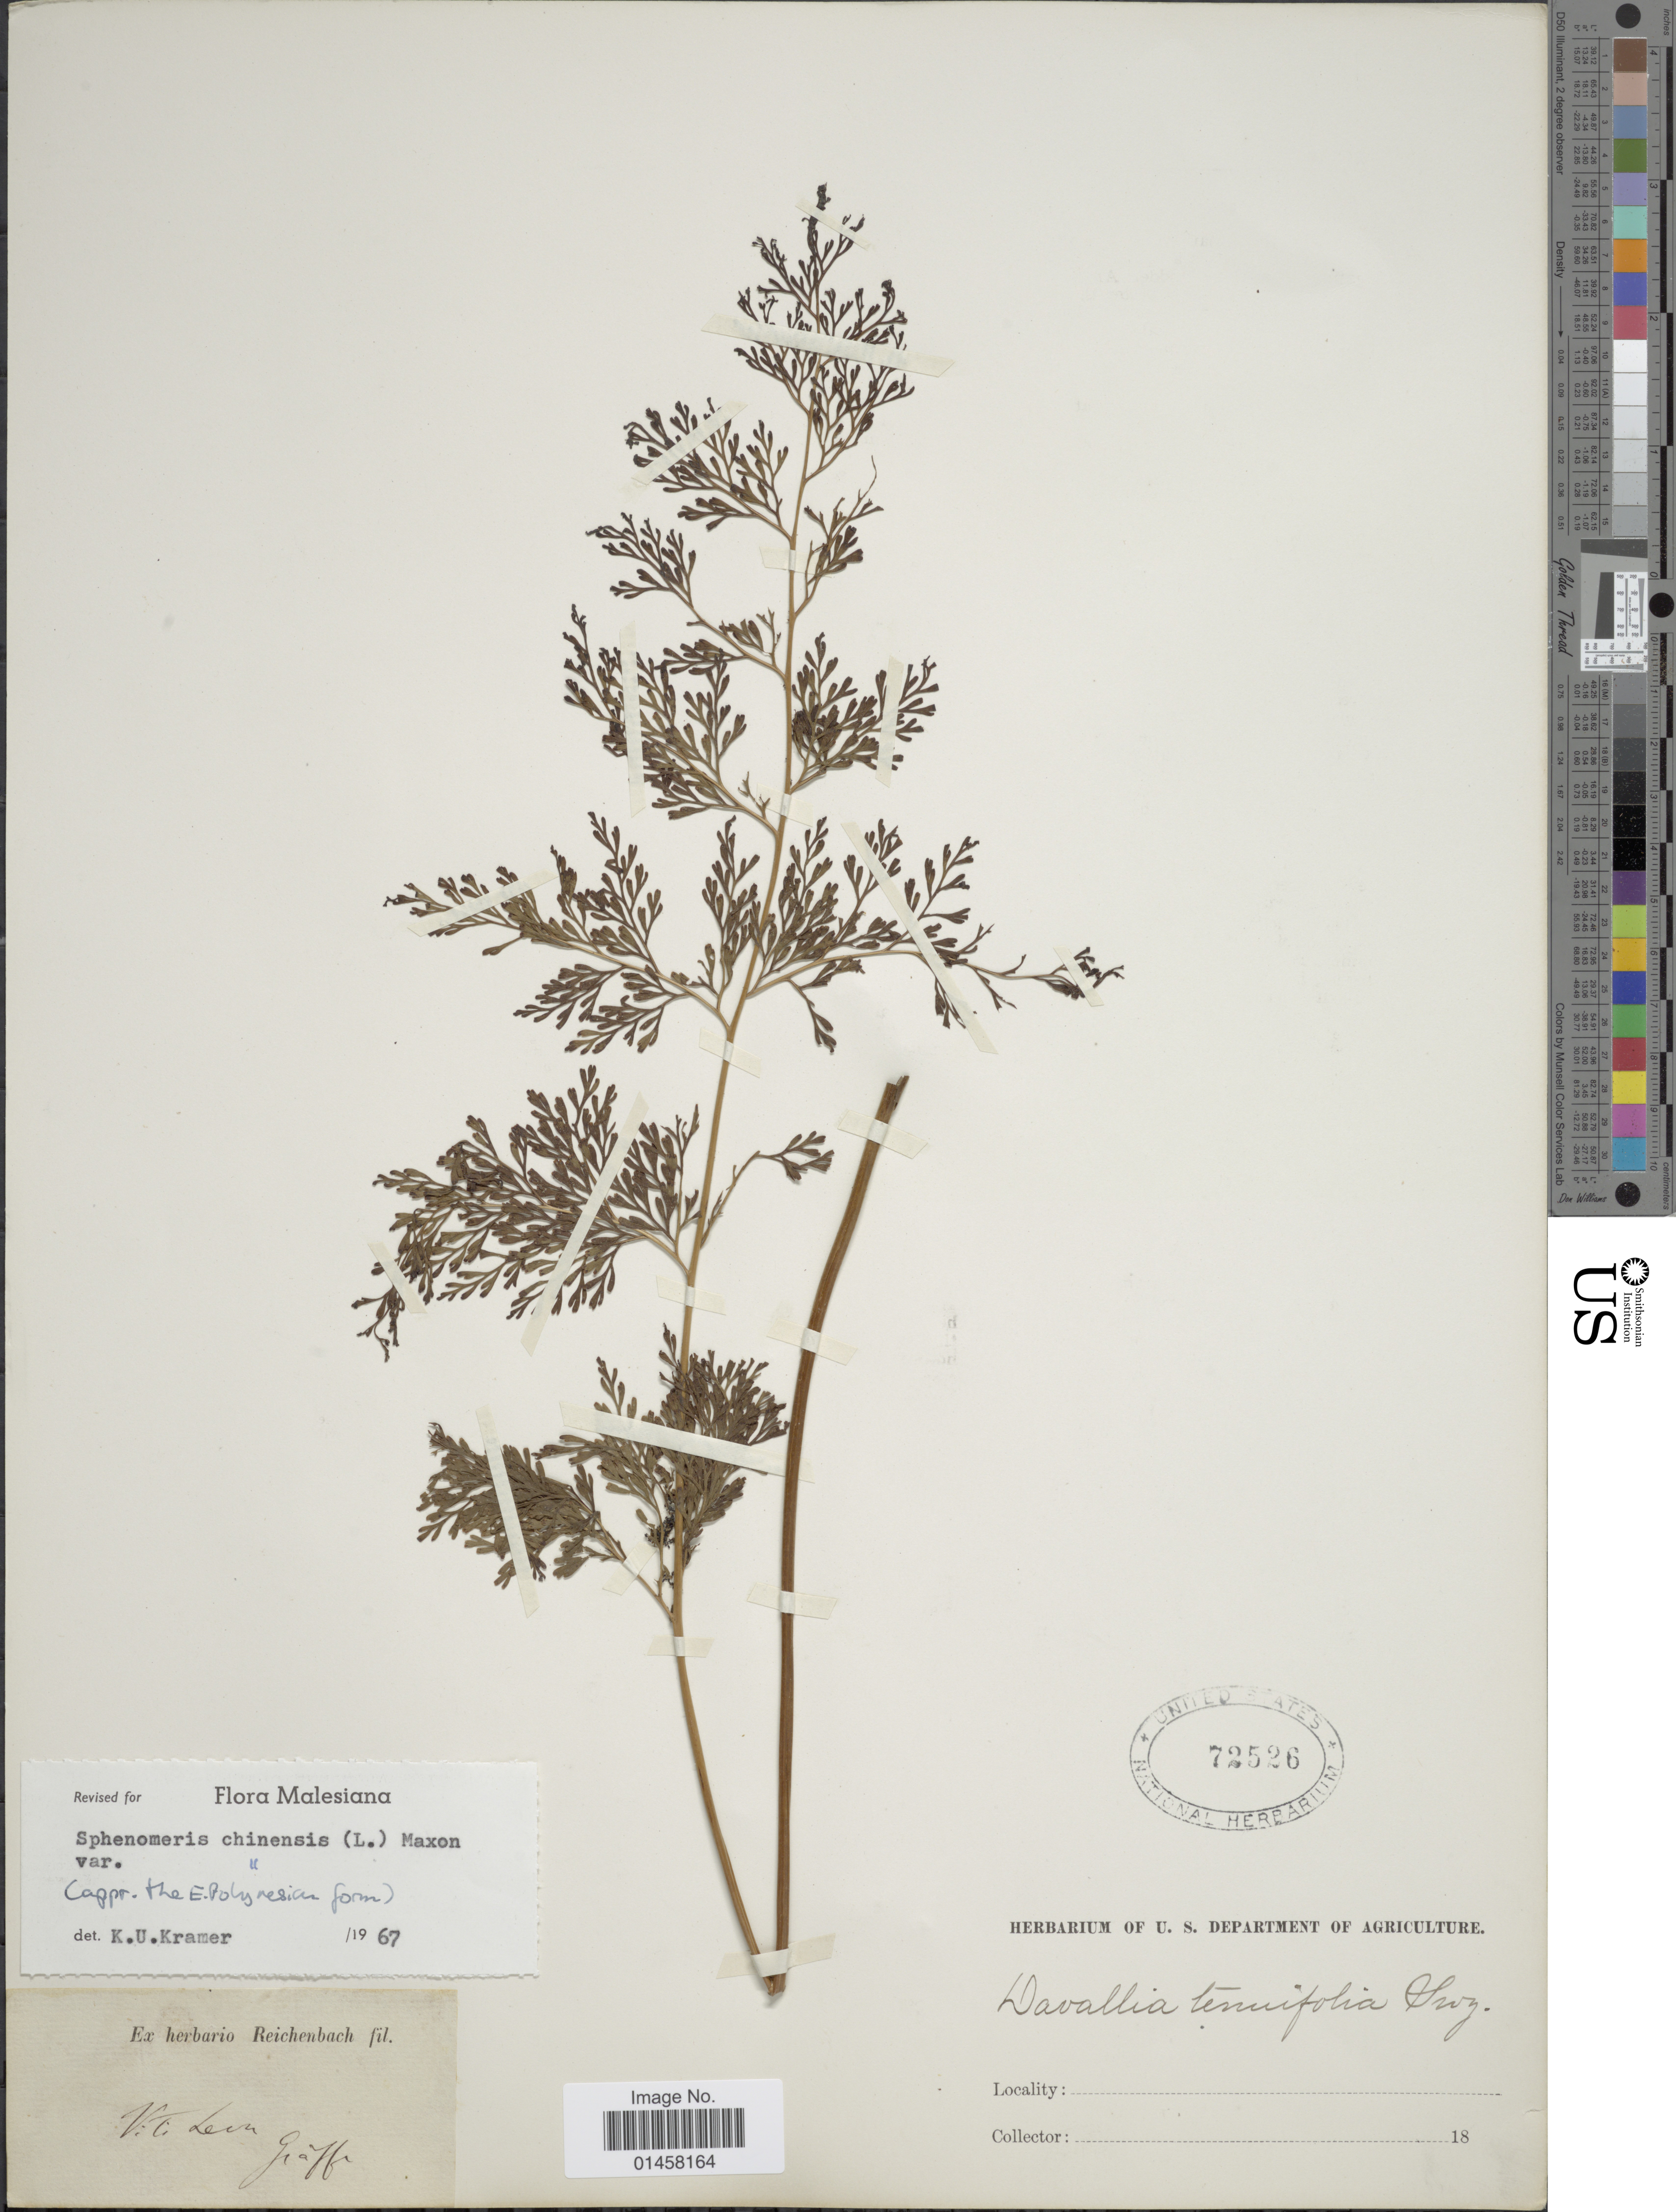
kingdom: Plantae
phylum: Tracheophyta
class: Polypodiopsida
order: Polypodiales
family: Lindsaeaceae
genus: Sphenomeris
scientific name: Sphenomeris chinensis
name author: (L.) Maxon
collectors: ex herb. Reichenbach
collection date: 1967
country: Fiji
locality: Viti Levu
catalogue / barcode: US 72526